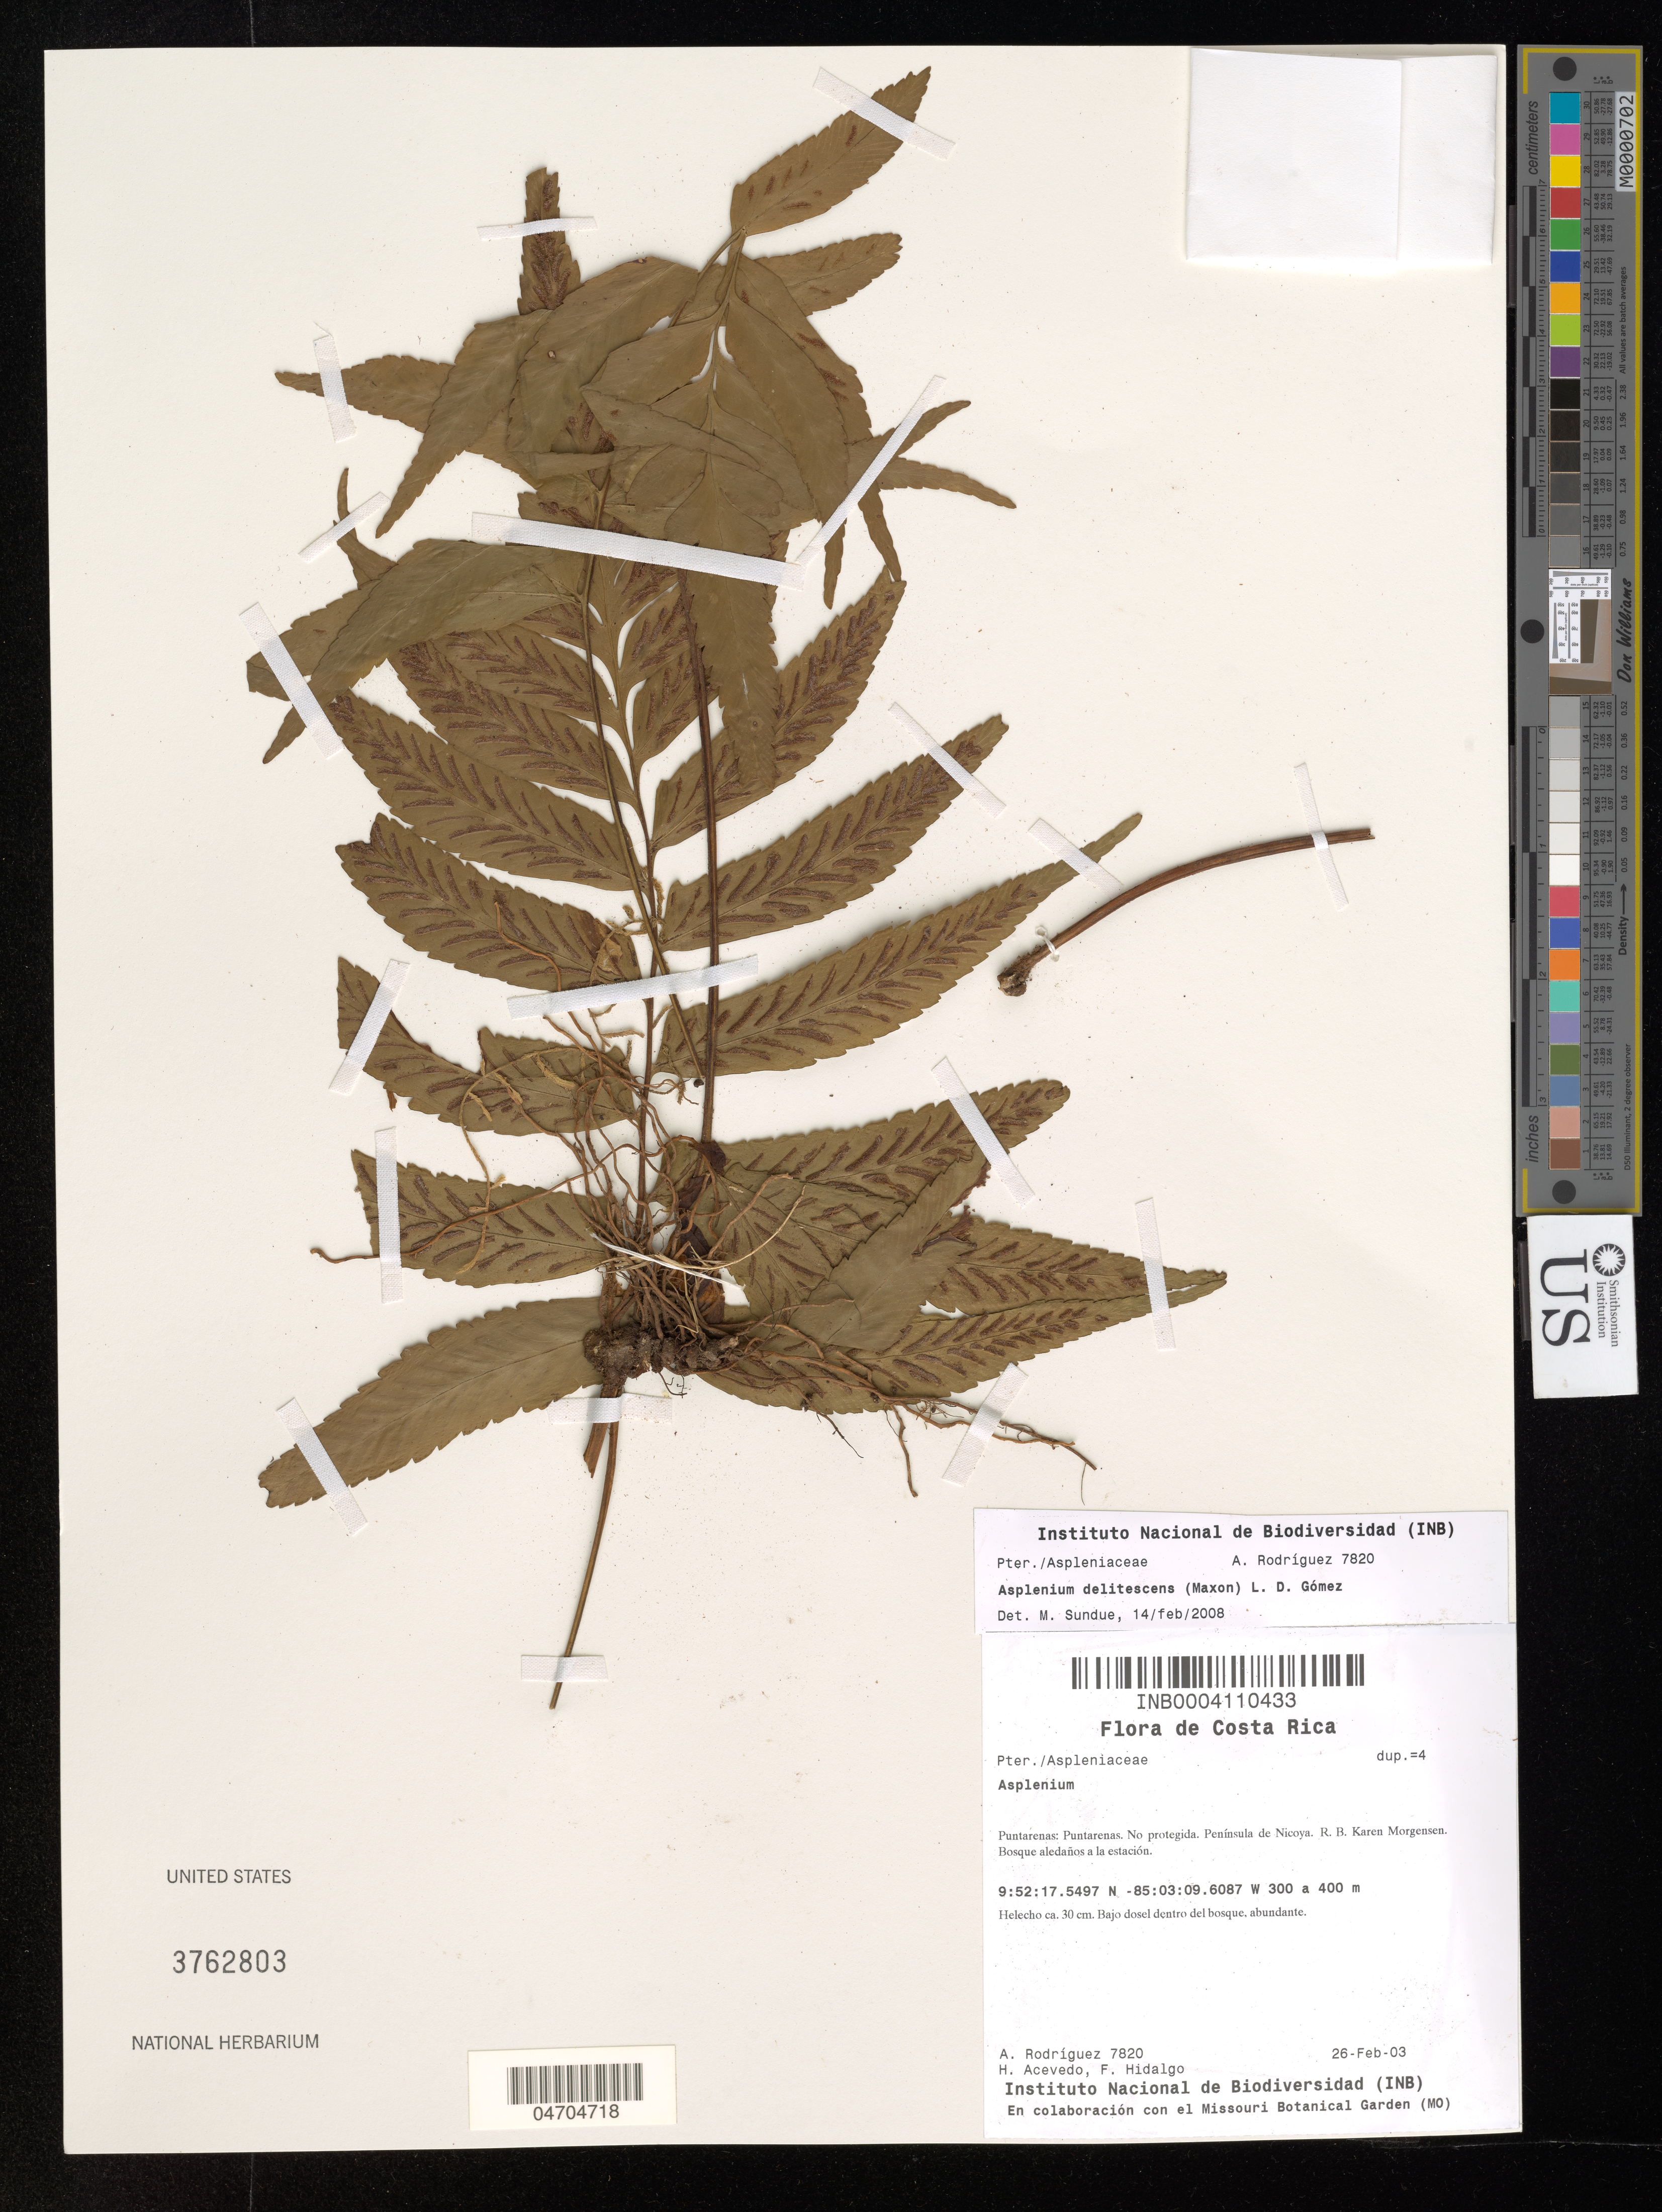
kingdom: Plantae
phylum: Tracheophyta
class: Polypodiopsida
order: Polypodiales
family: Aspleniaceae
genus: Asplenium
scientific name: Asplenium delitescens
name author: (Maxon) L.D. Gómez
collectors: A. Rodríguez, H. Acevedo & F. Hidalgo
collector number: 7820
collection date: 2003-02-26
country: Costa Rica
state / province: Puntarenas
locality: Puntarenas. No protegida. Península de Nicoya. R. B. Karen Morgensen. Bosque aledaños a la estación.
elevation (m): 300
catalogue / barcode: US 3762803